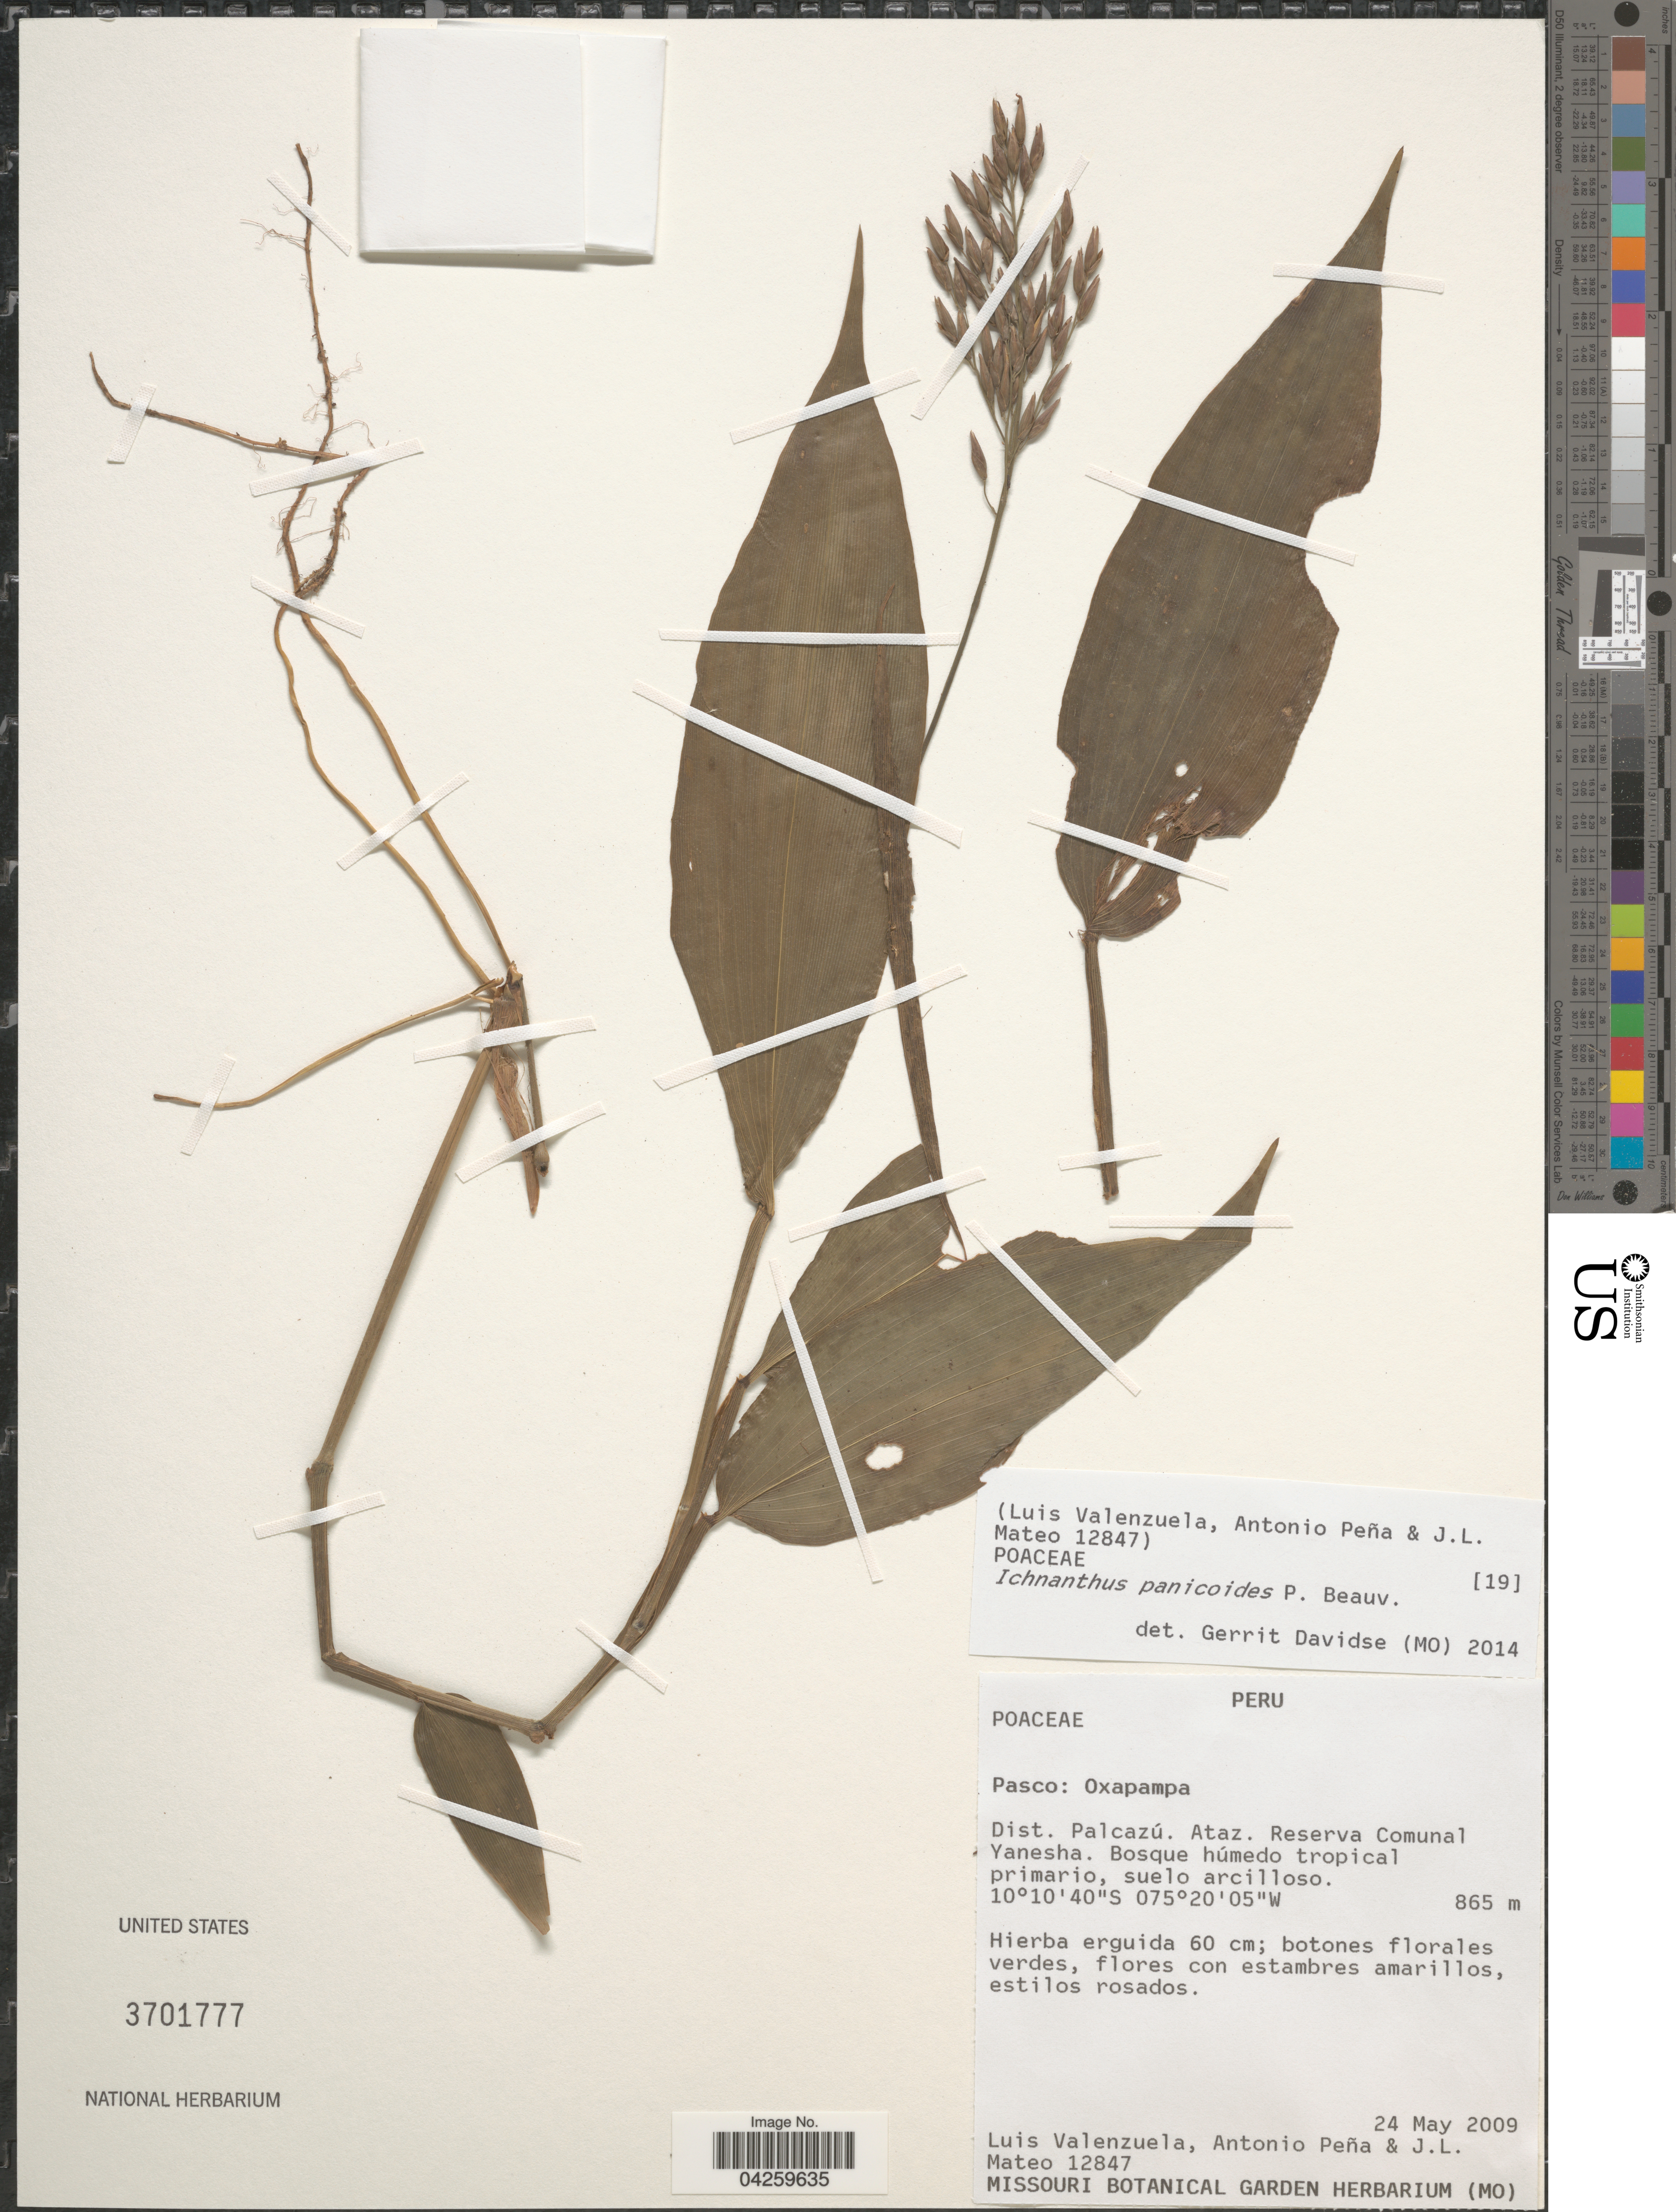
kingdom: Plantae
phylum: Tracheophyta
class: Liliopsida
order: Poales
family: Poaceae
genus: Ichnanthus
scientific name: Ichnanthus panicoides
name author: P. Beauv.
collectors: L. Valenzuela, A. Pena & J. Mateo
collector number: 12847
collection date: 2009-05-24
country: Peru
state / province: Pasco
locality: Oxapampa. Dist. Palcazú. Ataz. Reserva Comunal Yanesha.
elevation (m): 865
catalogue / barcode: US 3701777